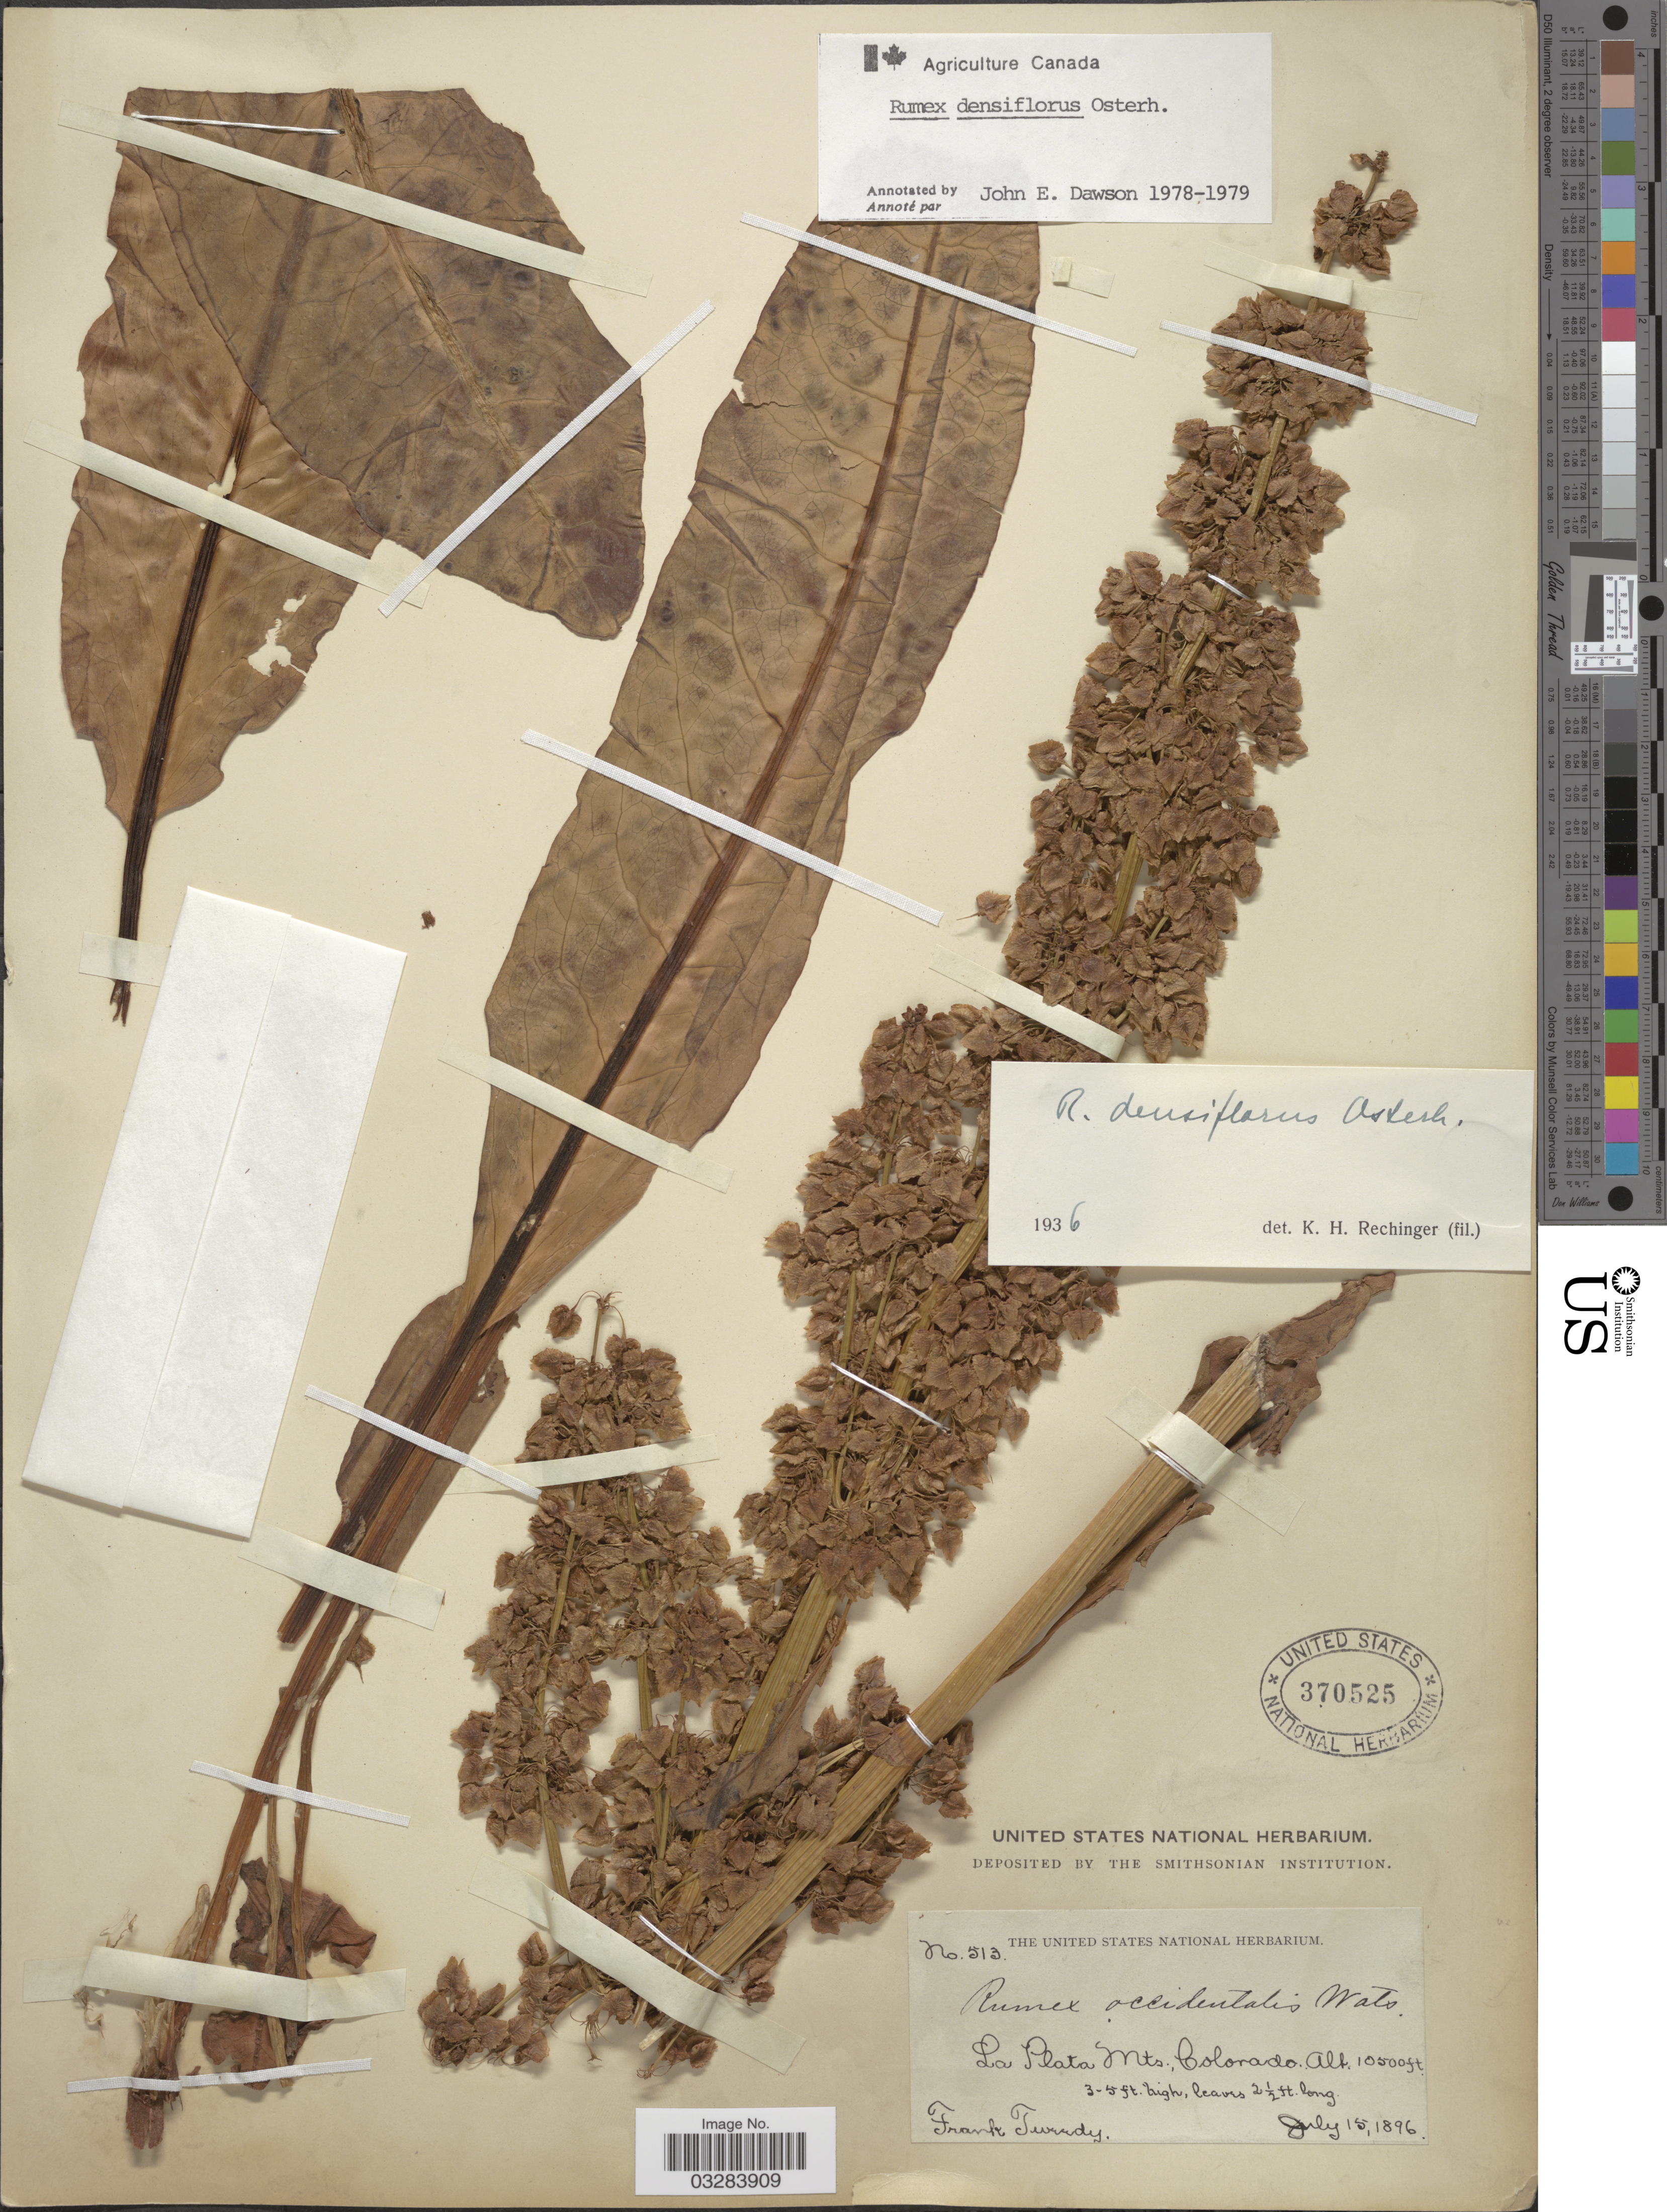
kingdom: Plantae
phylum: Tracheophyta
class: Magnoliopsida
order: Caryophyllales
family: Polygonaceae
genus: Rumex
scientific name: Rumex densiflorus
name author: Osterh.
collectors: F. Tweedy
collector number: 513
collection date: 1896-07-15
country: United States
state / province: Colorado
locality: La Plata Mts.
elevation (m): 3200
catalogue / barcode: US 370525